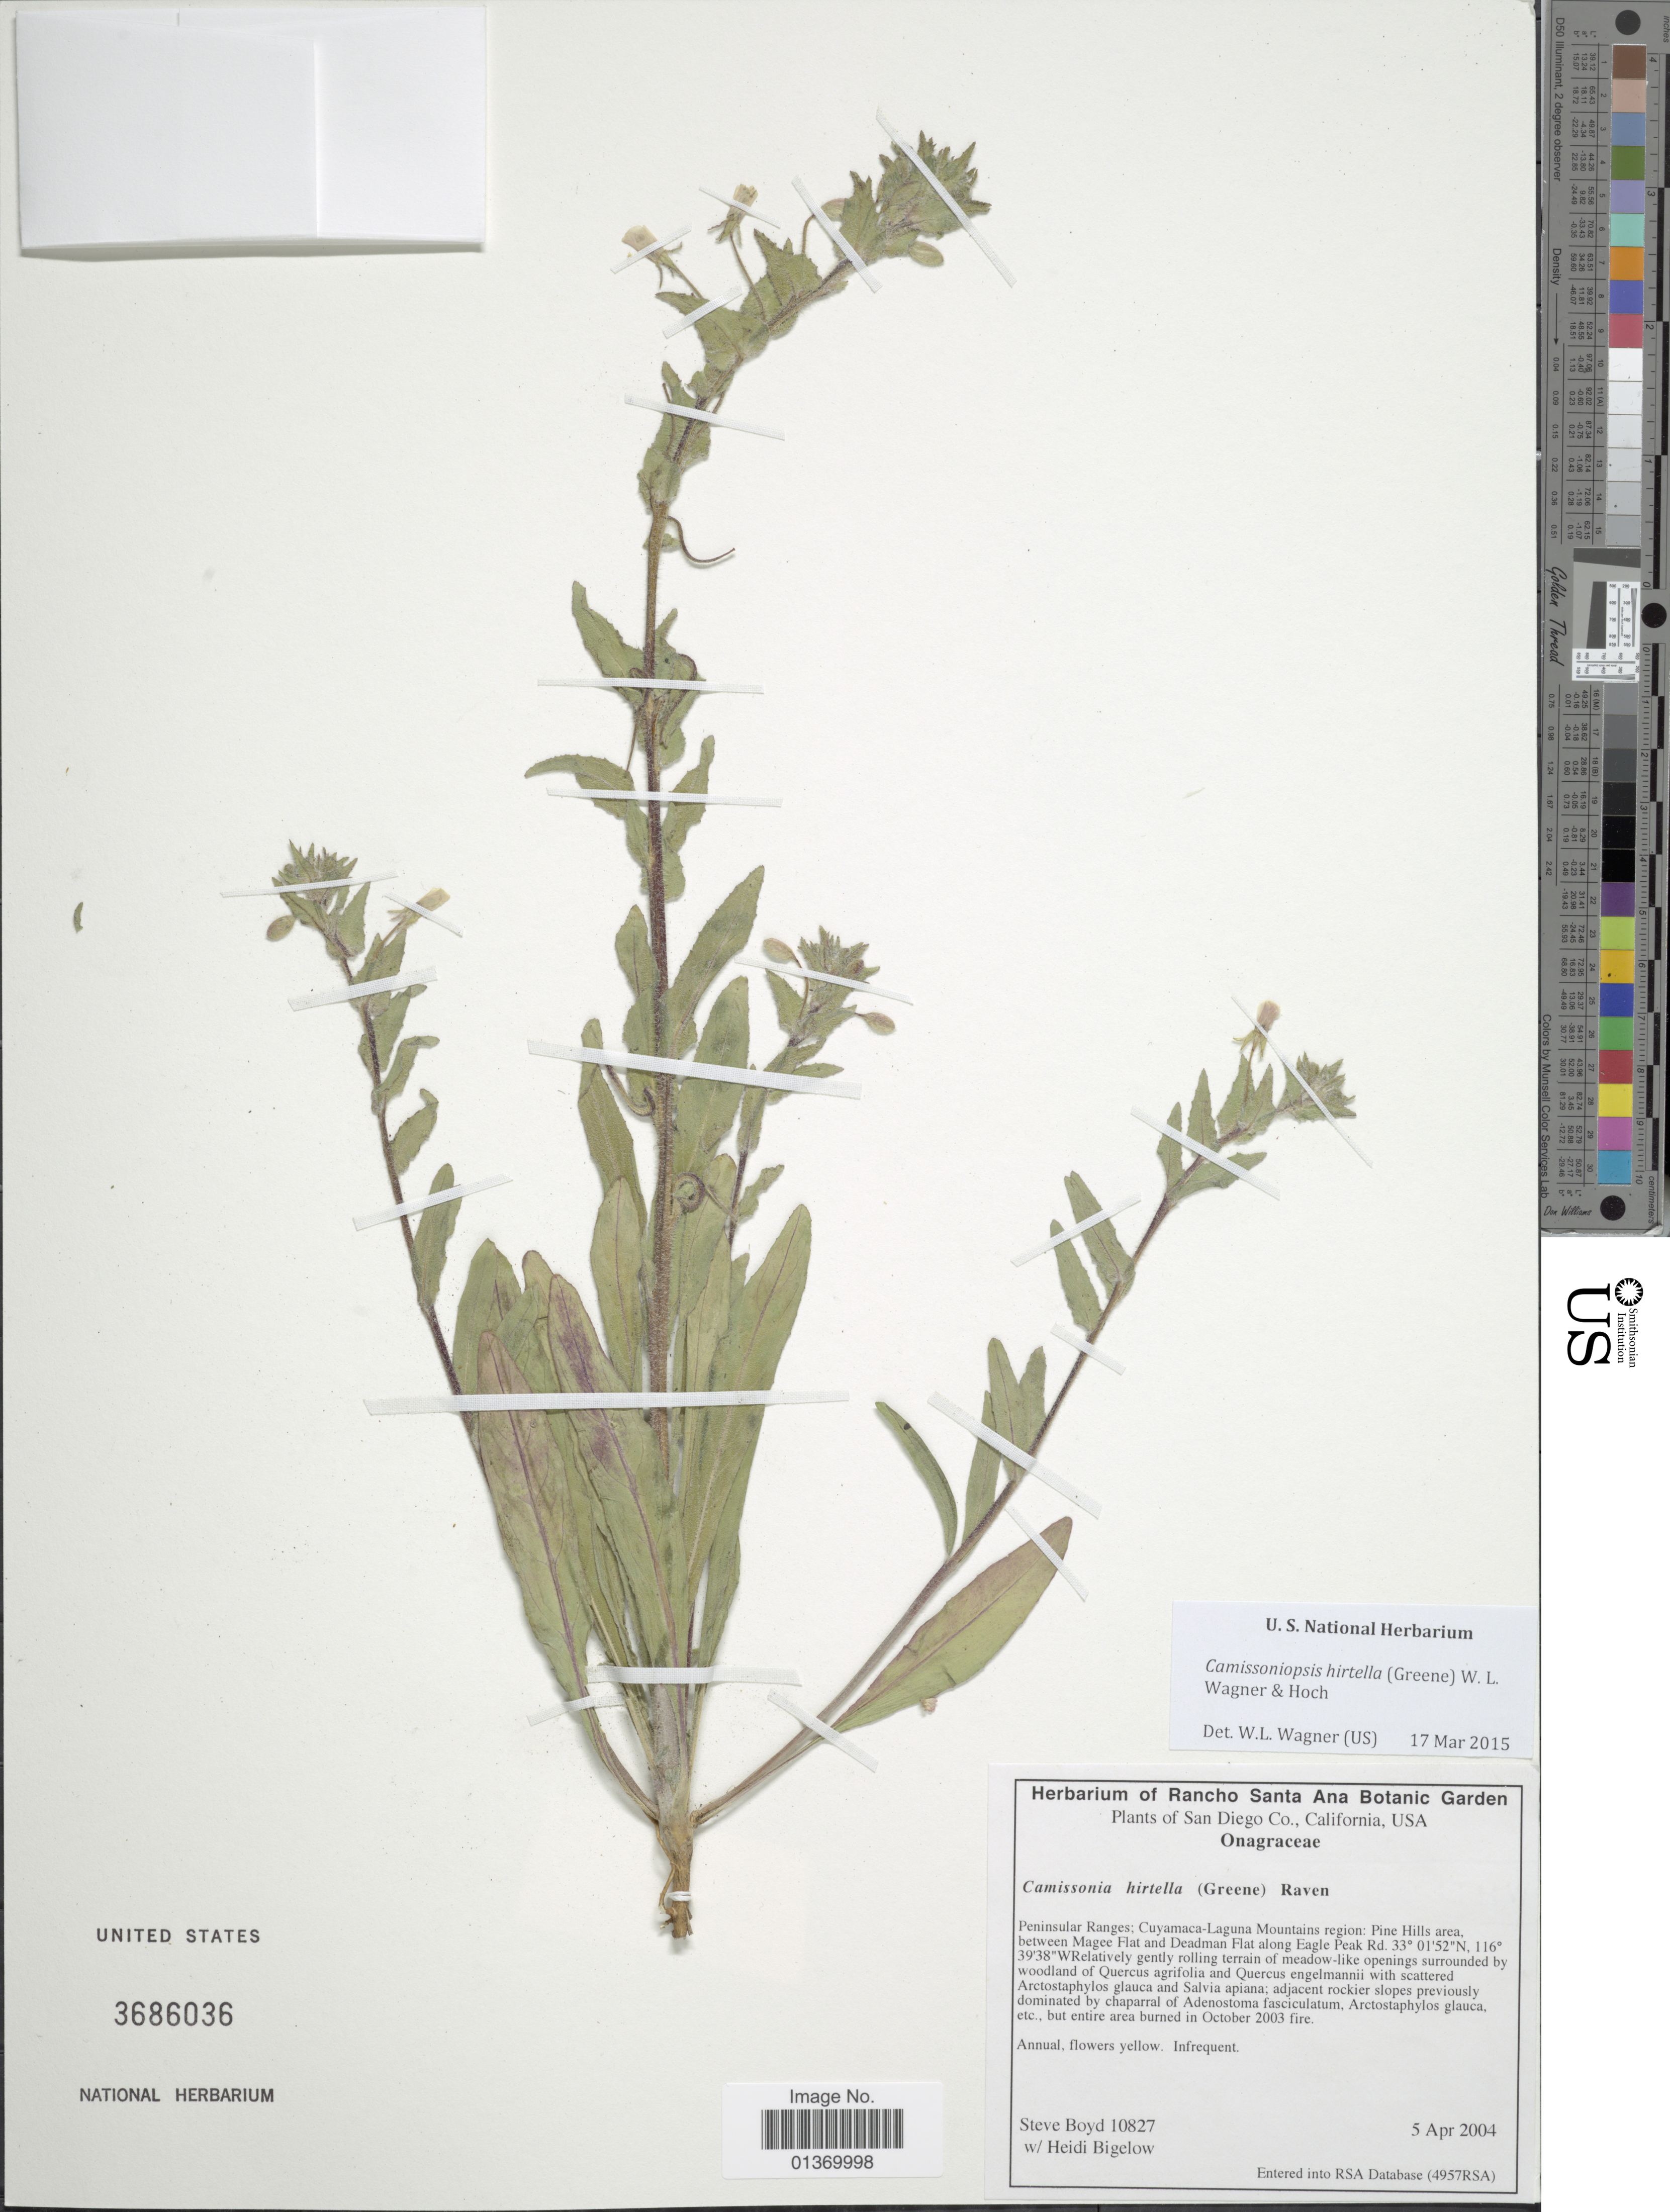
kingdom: Plantae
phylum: Tracheophyta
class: Magnoliopsida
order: Myrtales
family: Onagraceae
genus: Camissoniopsis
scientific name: Camissoniopsis hirtella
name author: (Greene) W.L. Wagner & Hoch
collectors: S. Boyd & H. Bigelow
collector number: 10827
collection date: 2004-04-05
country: United States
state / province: California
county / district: San Diego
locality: San Diego Co., Peninsular Ranges; Cuyamaca - Laguna Mountains region: Pine Hills area, between Magee Flat and Deadman Flat along Eagle Peak Rd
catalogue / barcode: US 3686036